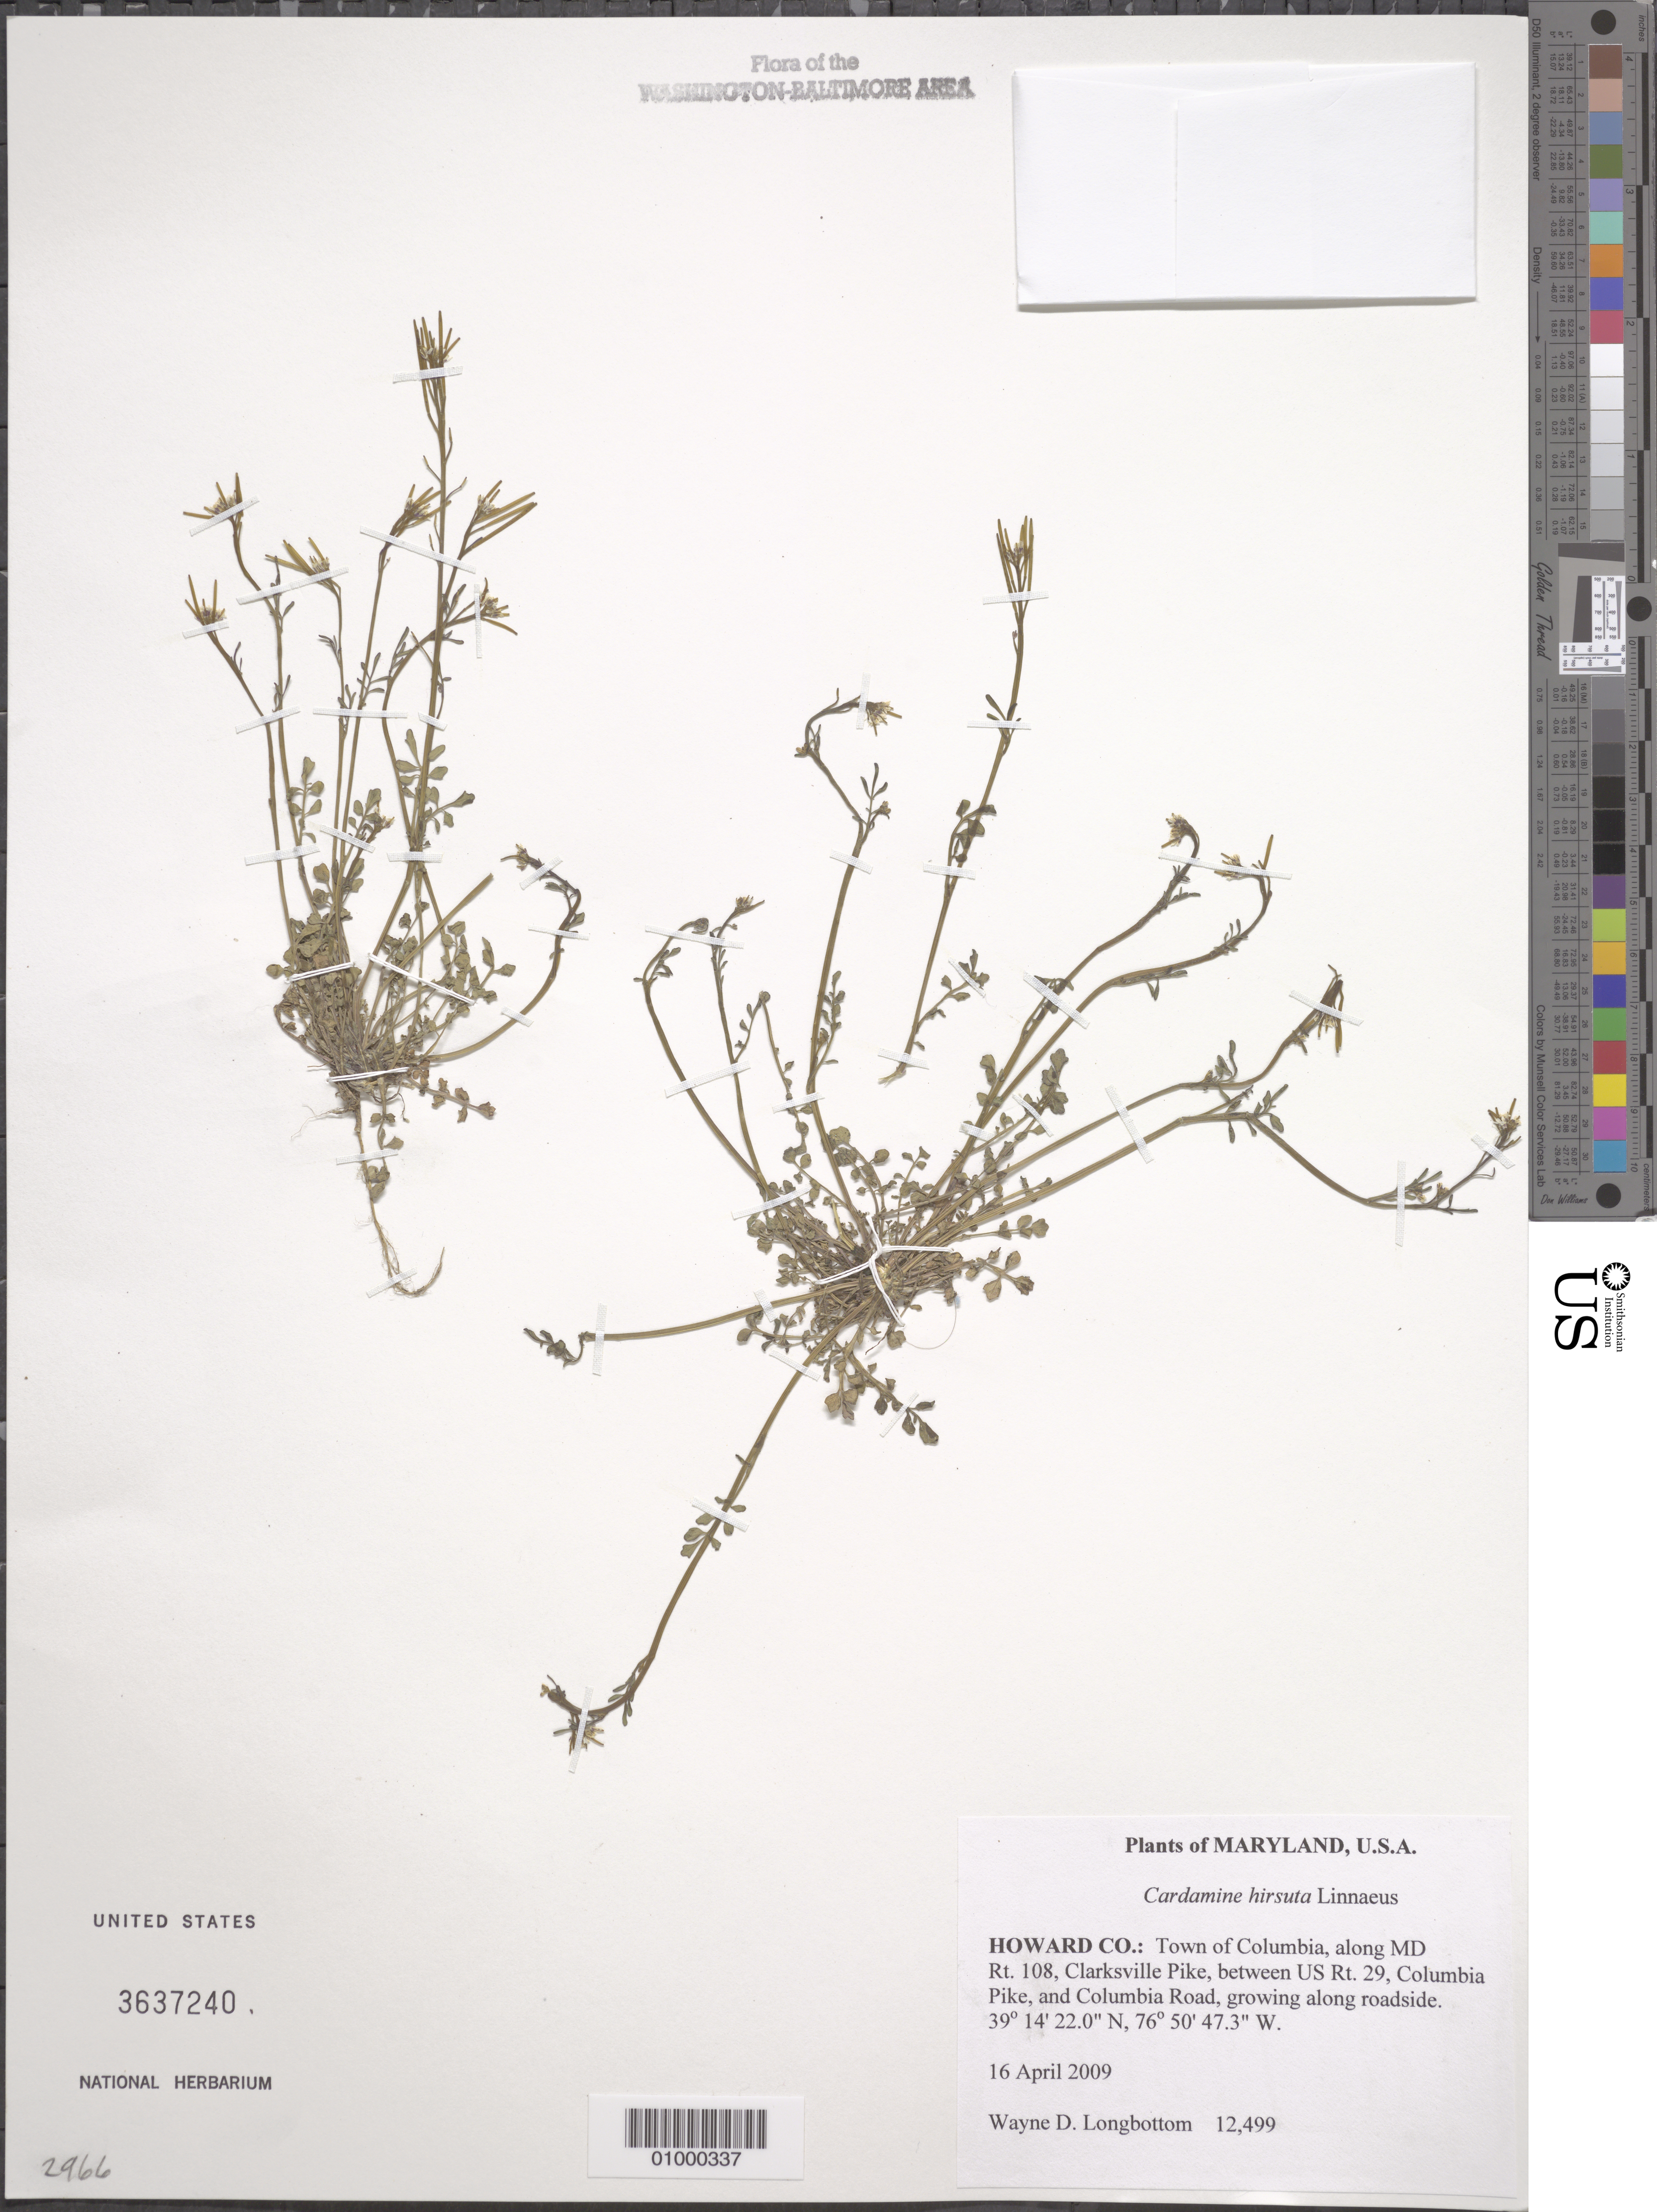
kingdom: Plantae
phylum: Tracheophyta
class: Magnoliopsida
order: Brassicales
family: Brassicaceae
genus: Cardamine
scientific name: Cardamine hirsuta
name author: L.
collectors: W. D. Longbottom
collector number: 12499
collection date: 2009-04-16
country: United States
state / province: Maryland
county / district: Howard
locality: Town of Columbia, along MD Rt. 108, Clarksville Pike, between US Rt. 29, Columbia Pike and Columbia Road, growing along roadside.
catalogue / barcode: US 3637240